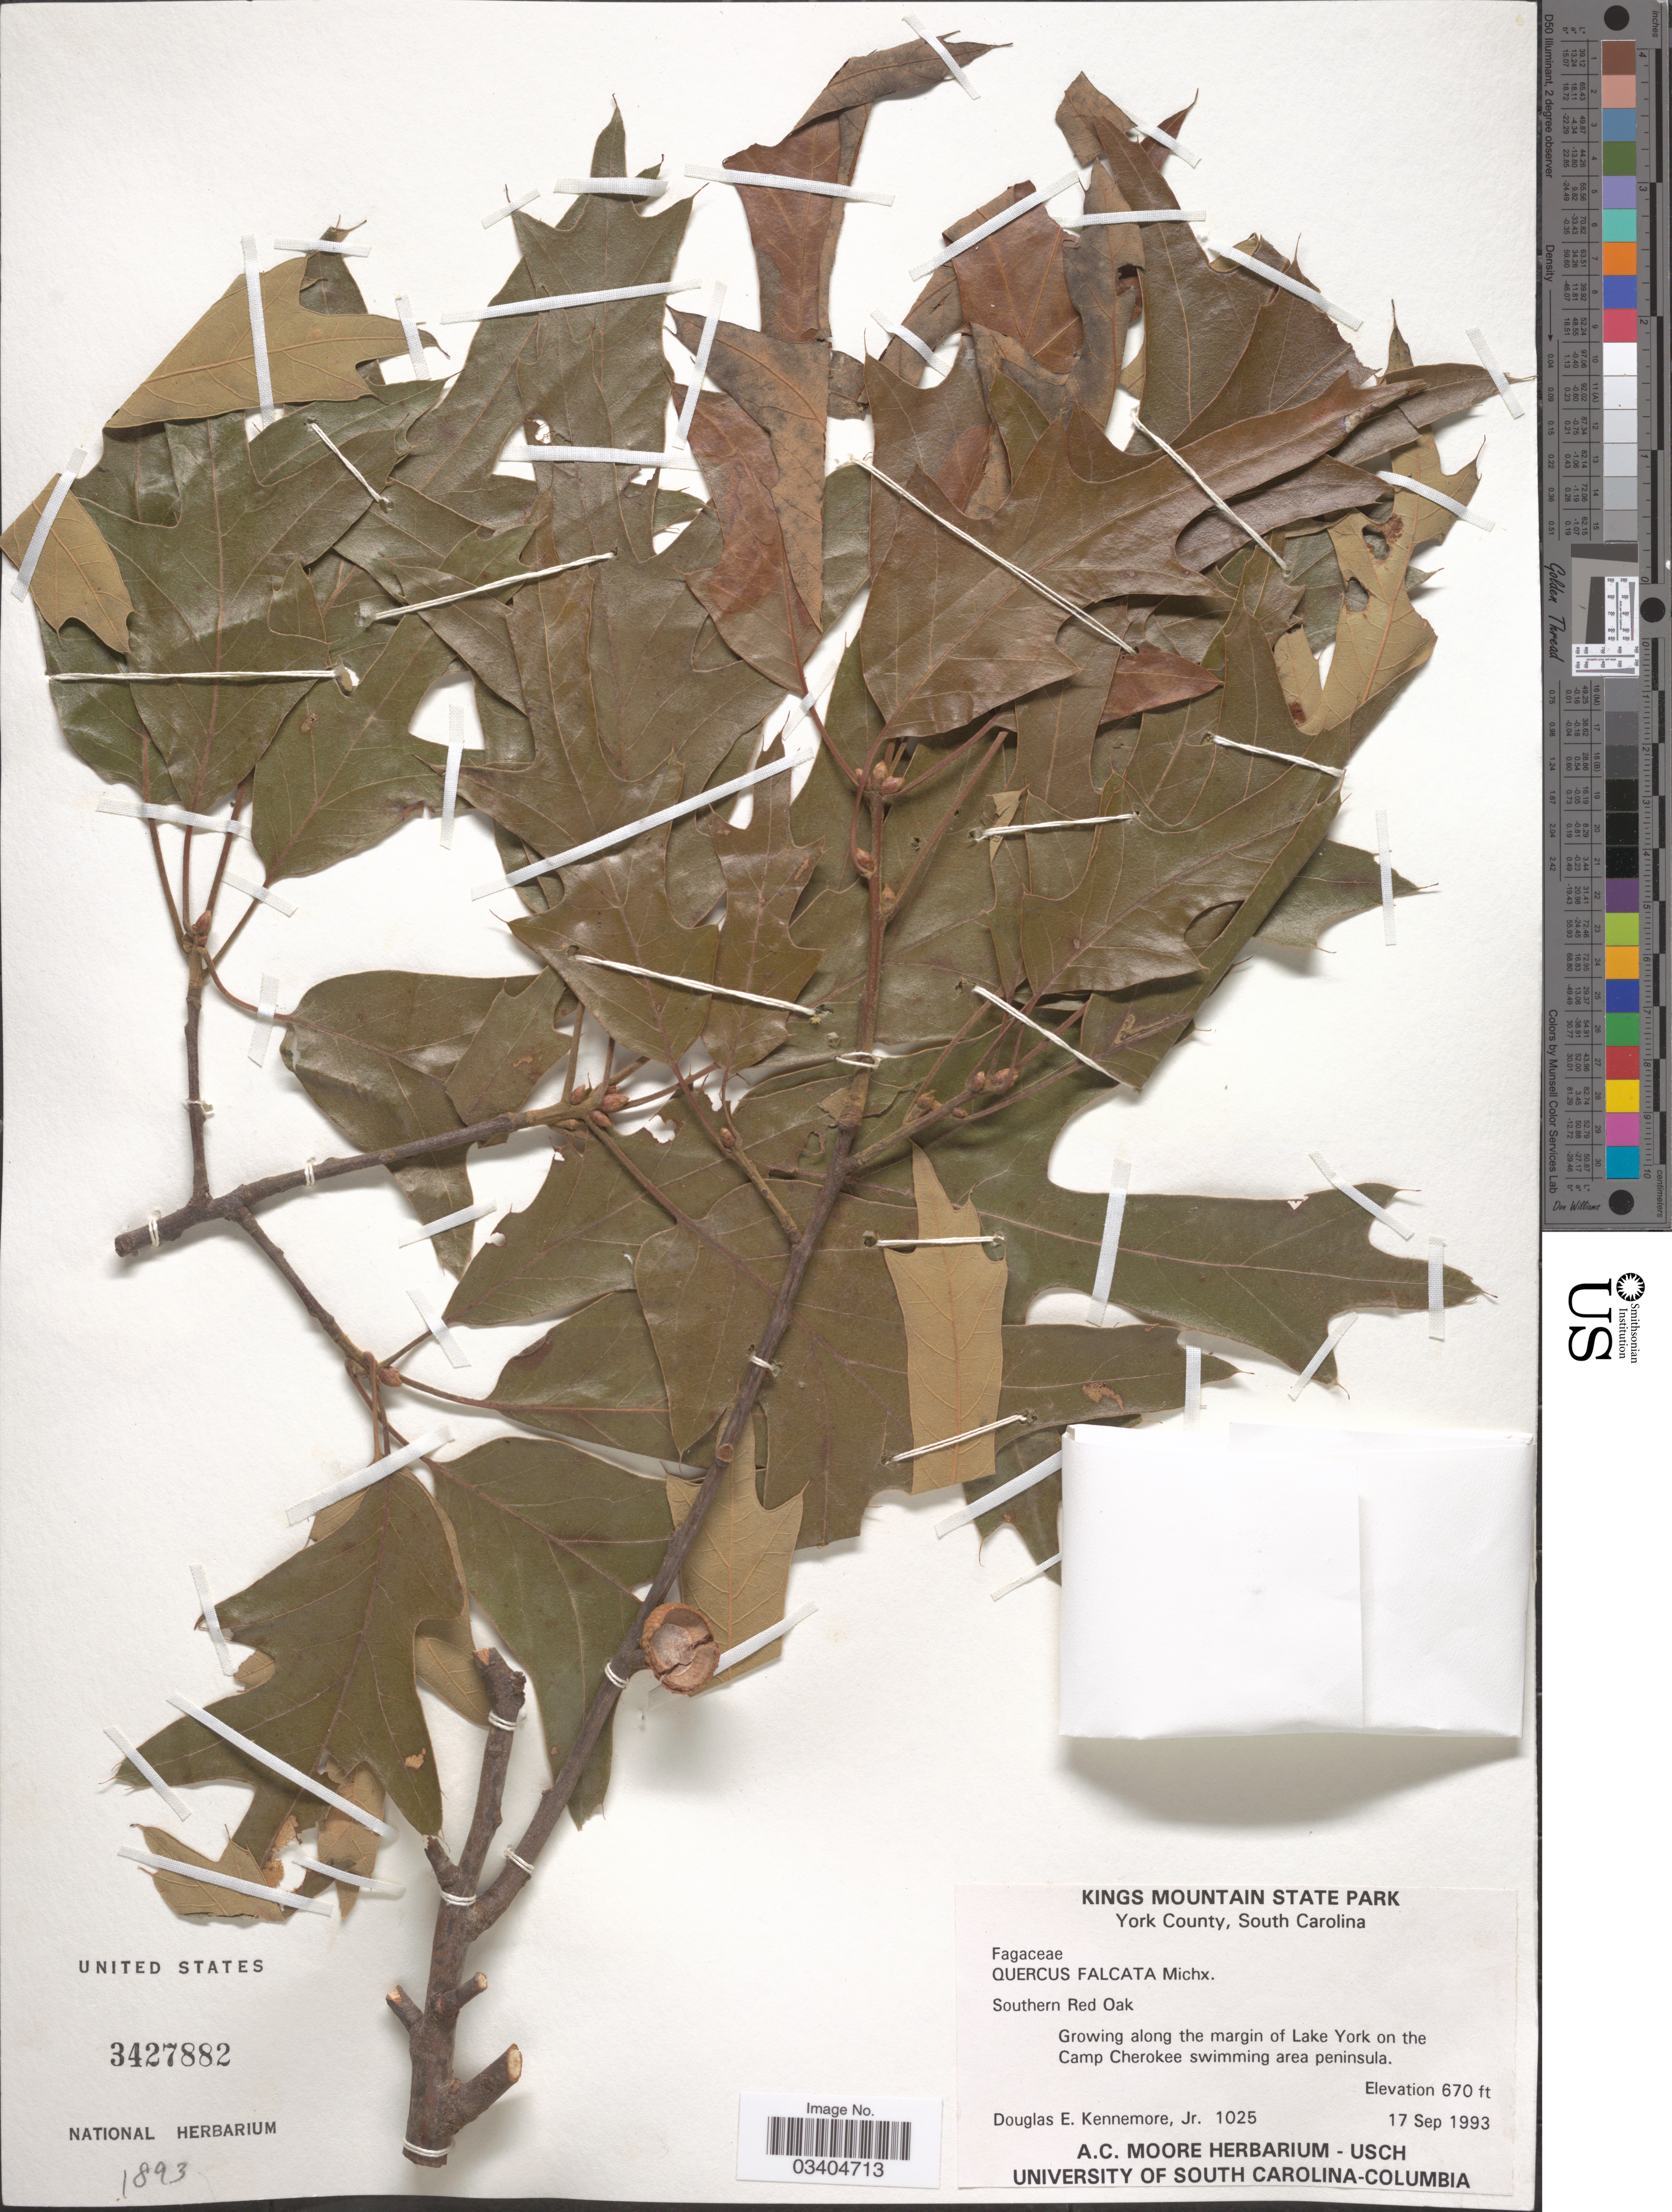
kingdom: Plantae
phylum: Tracheophyta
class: Magnoliopsida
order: Fagales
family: Fagaceae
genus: Quercus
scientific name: Quercus falcata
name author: Michx.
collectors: D. Kennemore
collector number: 1025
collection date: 1993-09-17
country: United States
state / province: South Carolina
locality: Kings Mountain State Park. York County. Southern Red Oak. Growing along the margin of Lake York on the Camp Cherokee swimming area peninsula.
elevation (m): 204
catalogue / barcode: US 3427882